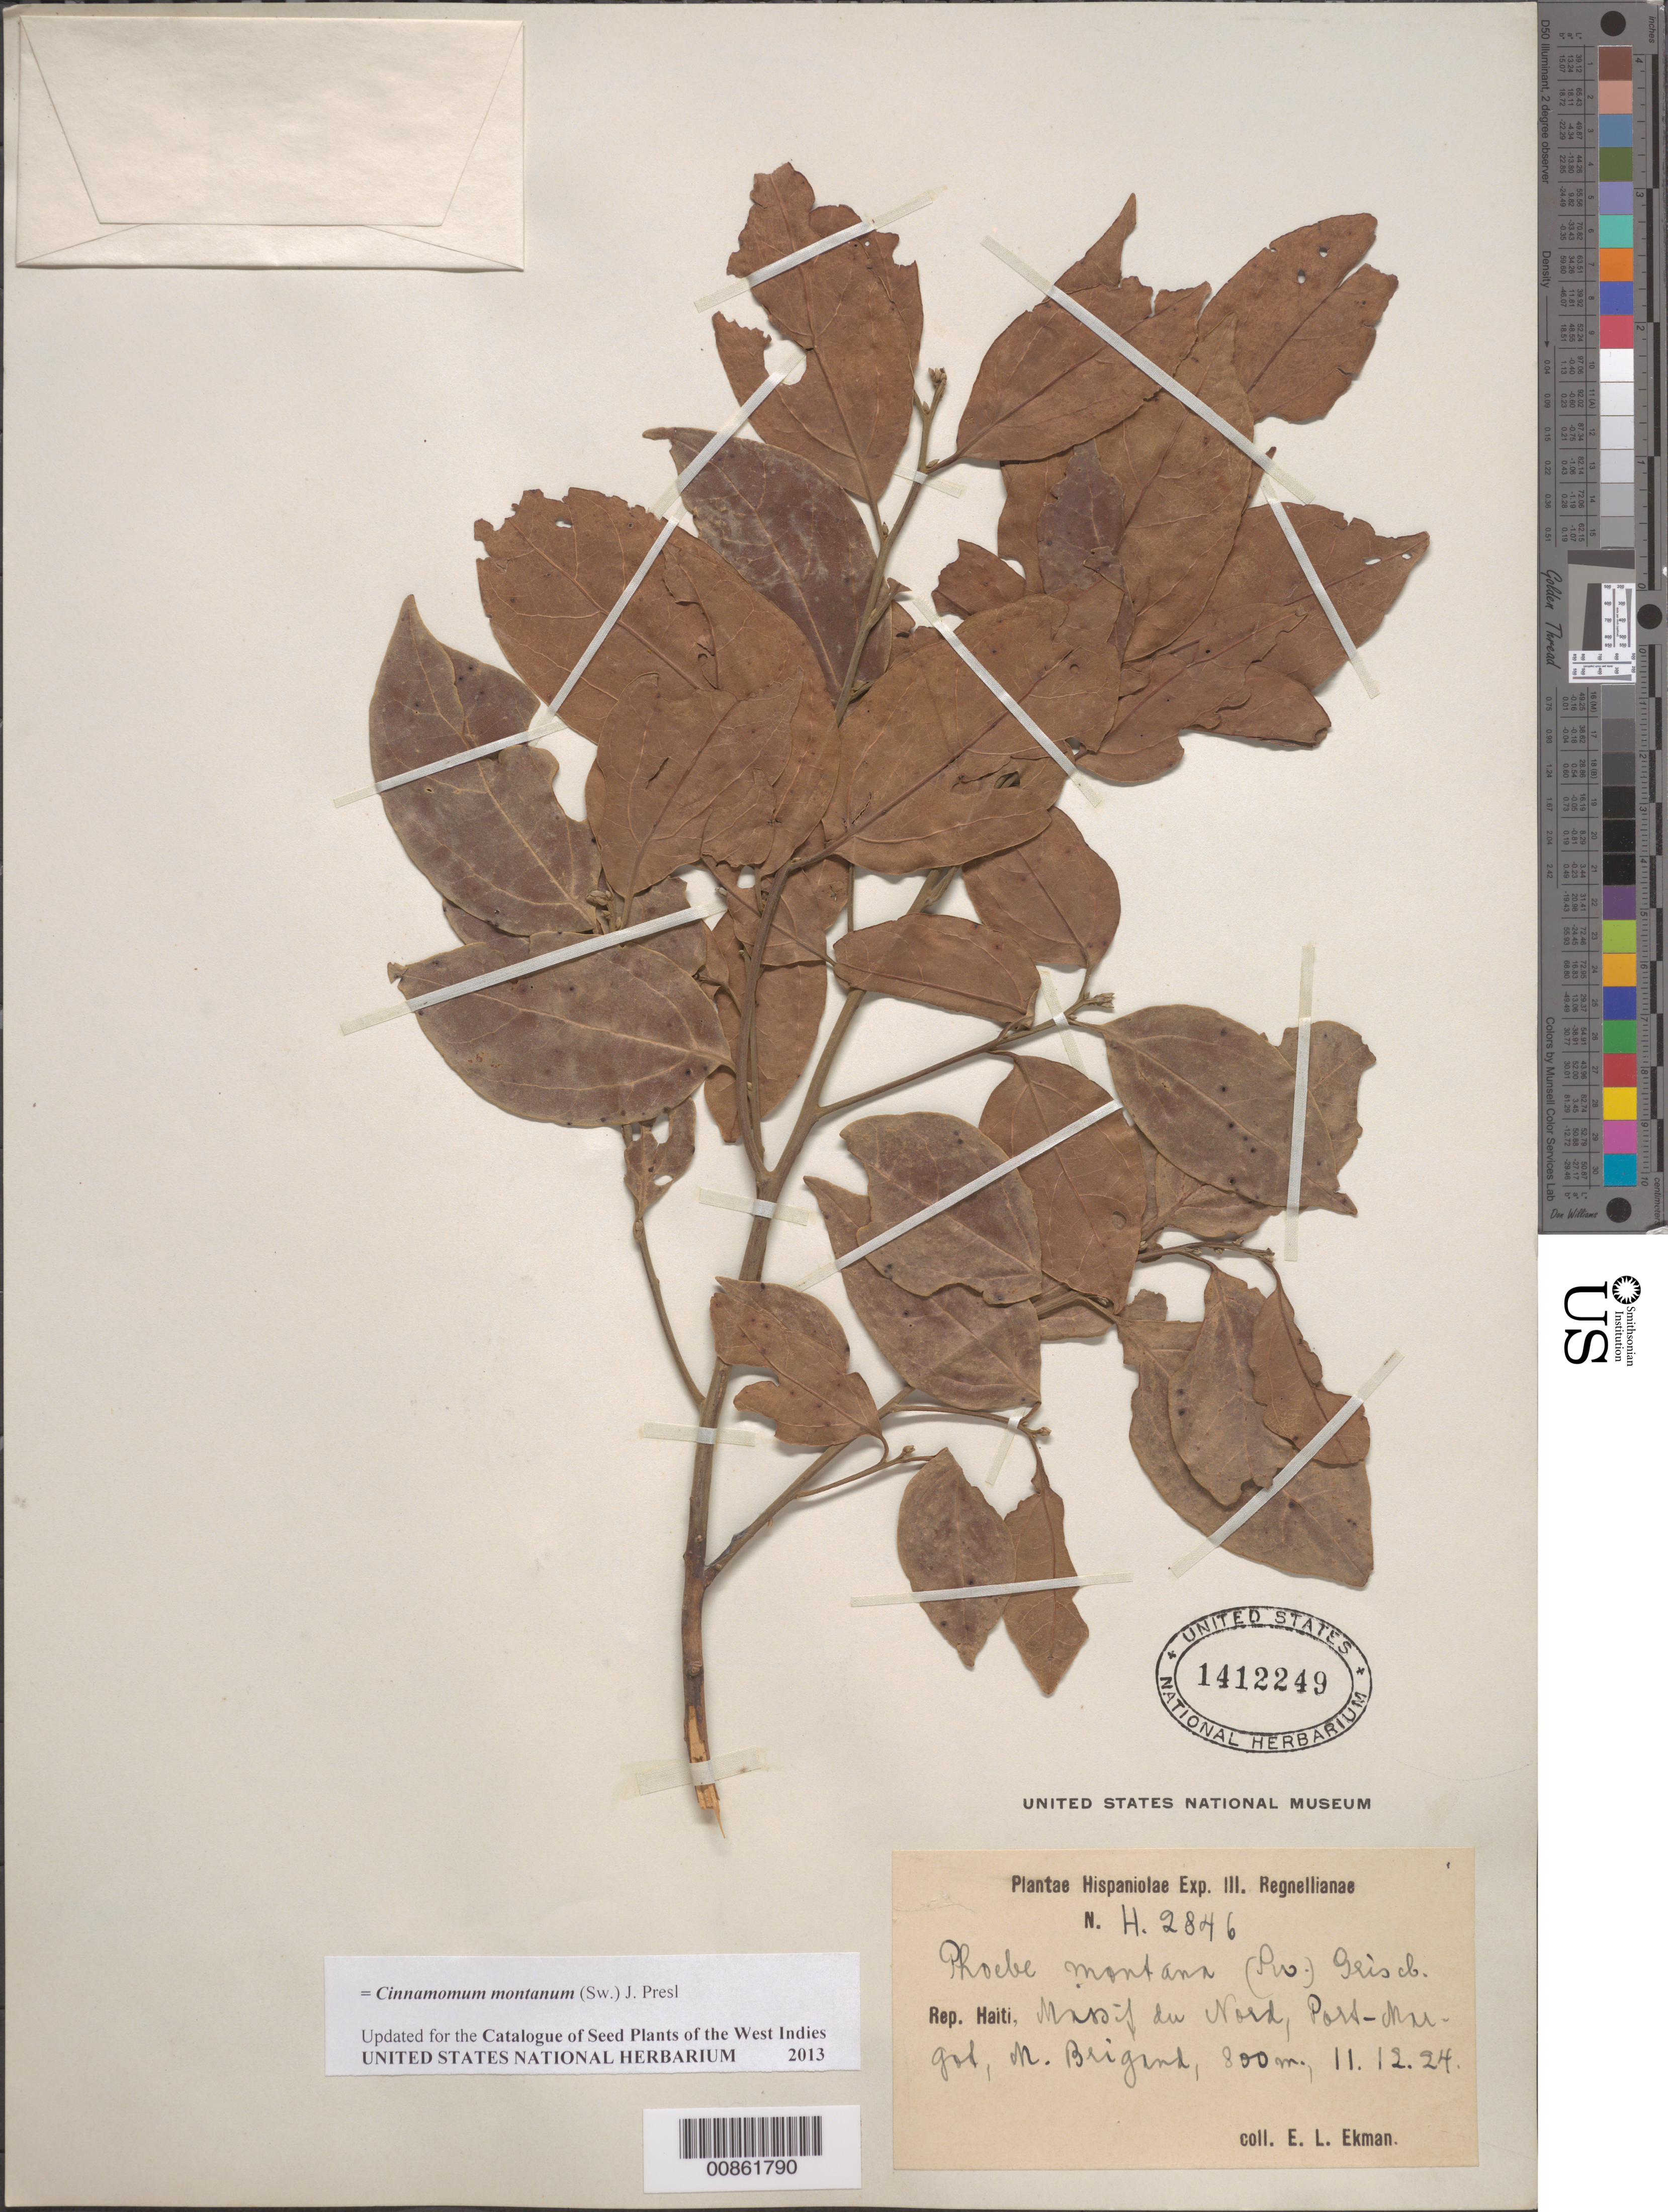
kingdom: Plantae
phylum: Tracheophyta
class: Magnoliopsida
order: Laurales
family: Lauraceae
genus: Cinnamomum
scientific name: Cinnamomum montanum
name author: (Sw.) J. Presl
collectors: E. L. Ekman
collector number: H 2846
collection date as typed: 11 Dec 1924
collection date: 1924-12-11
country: Haiti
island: Hispaniola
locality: Massif du Nord, Port-Margot, M. Brigand.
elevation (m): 800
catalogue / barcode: US 1412249